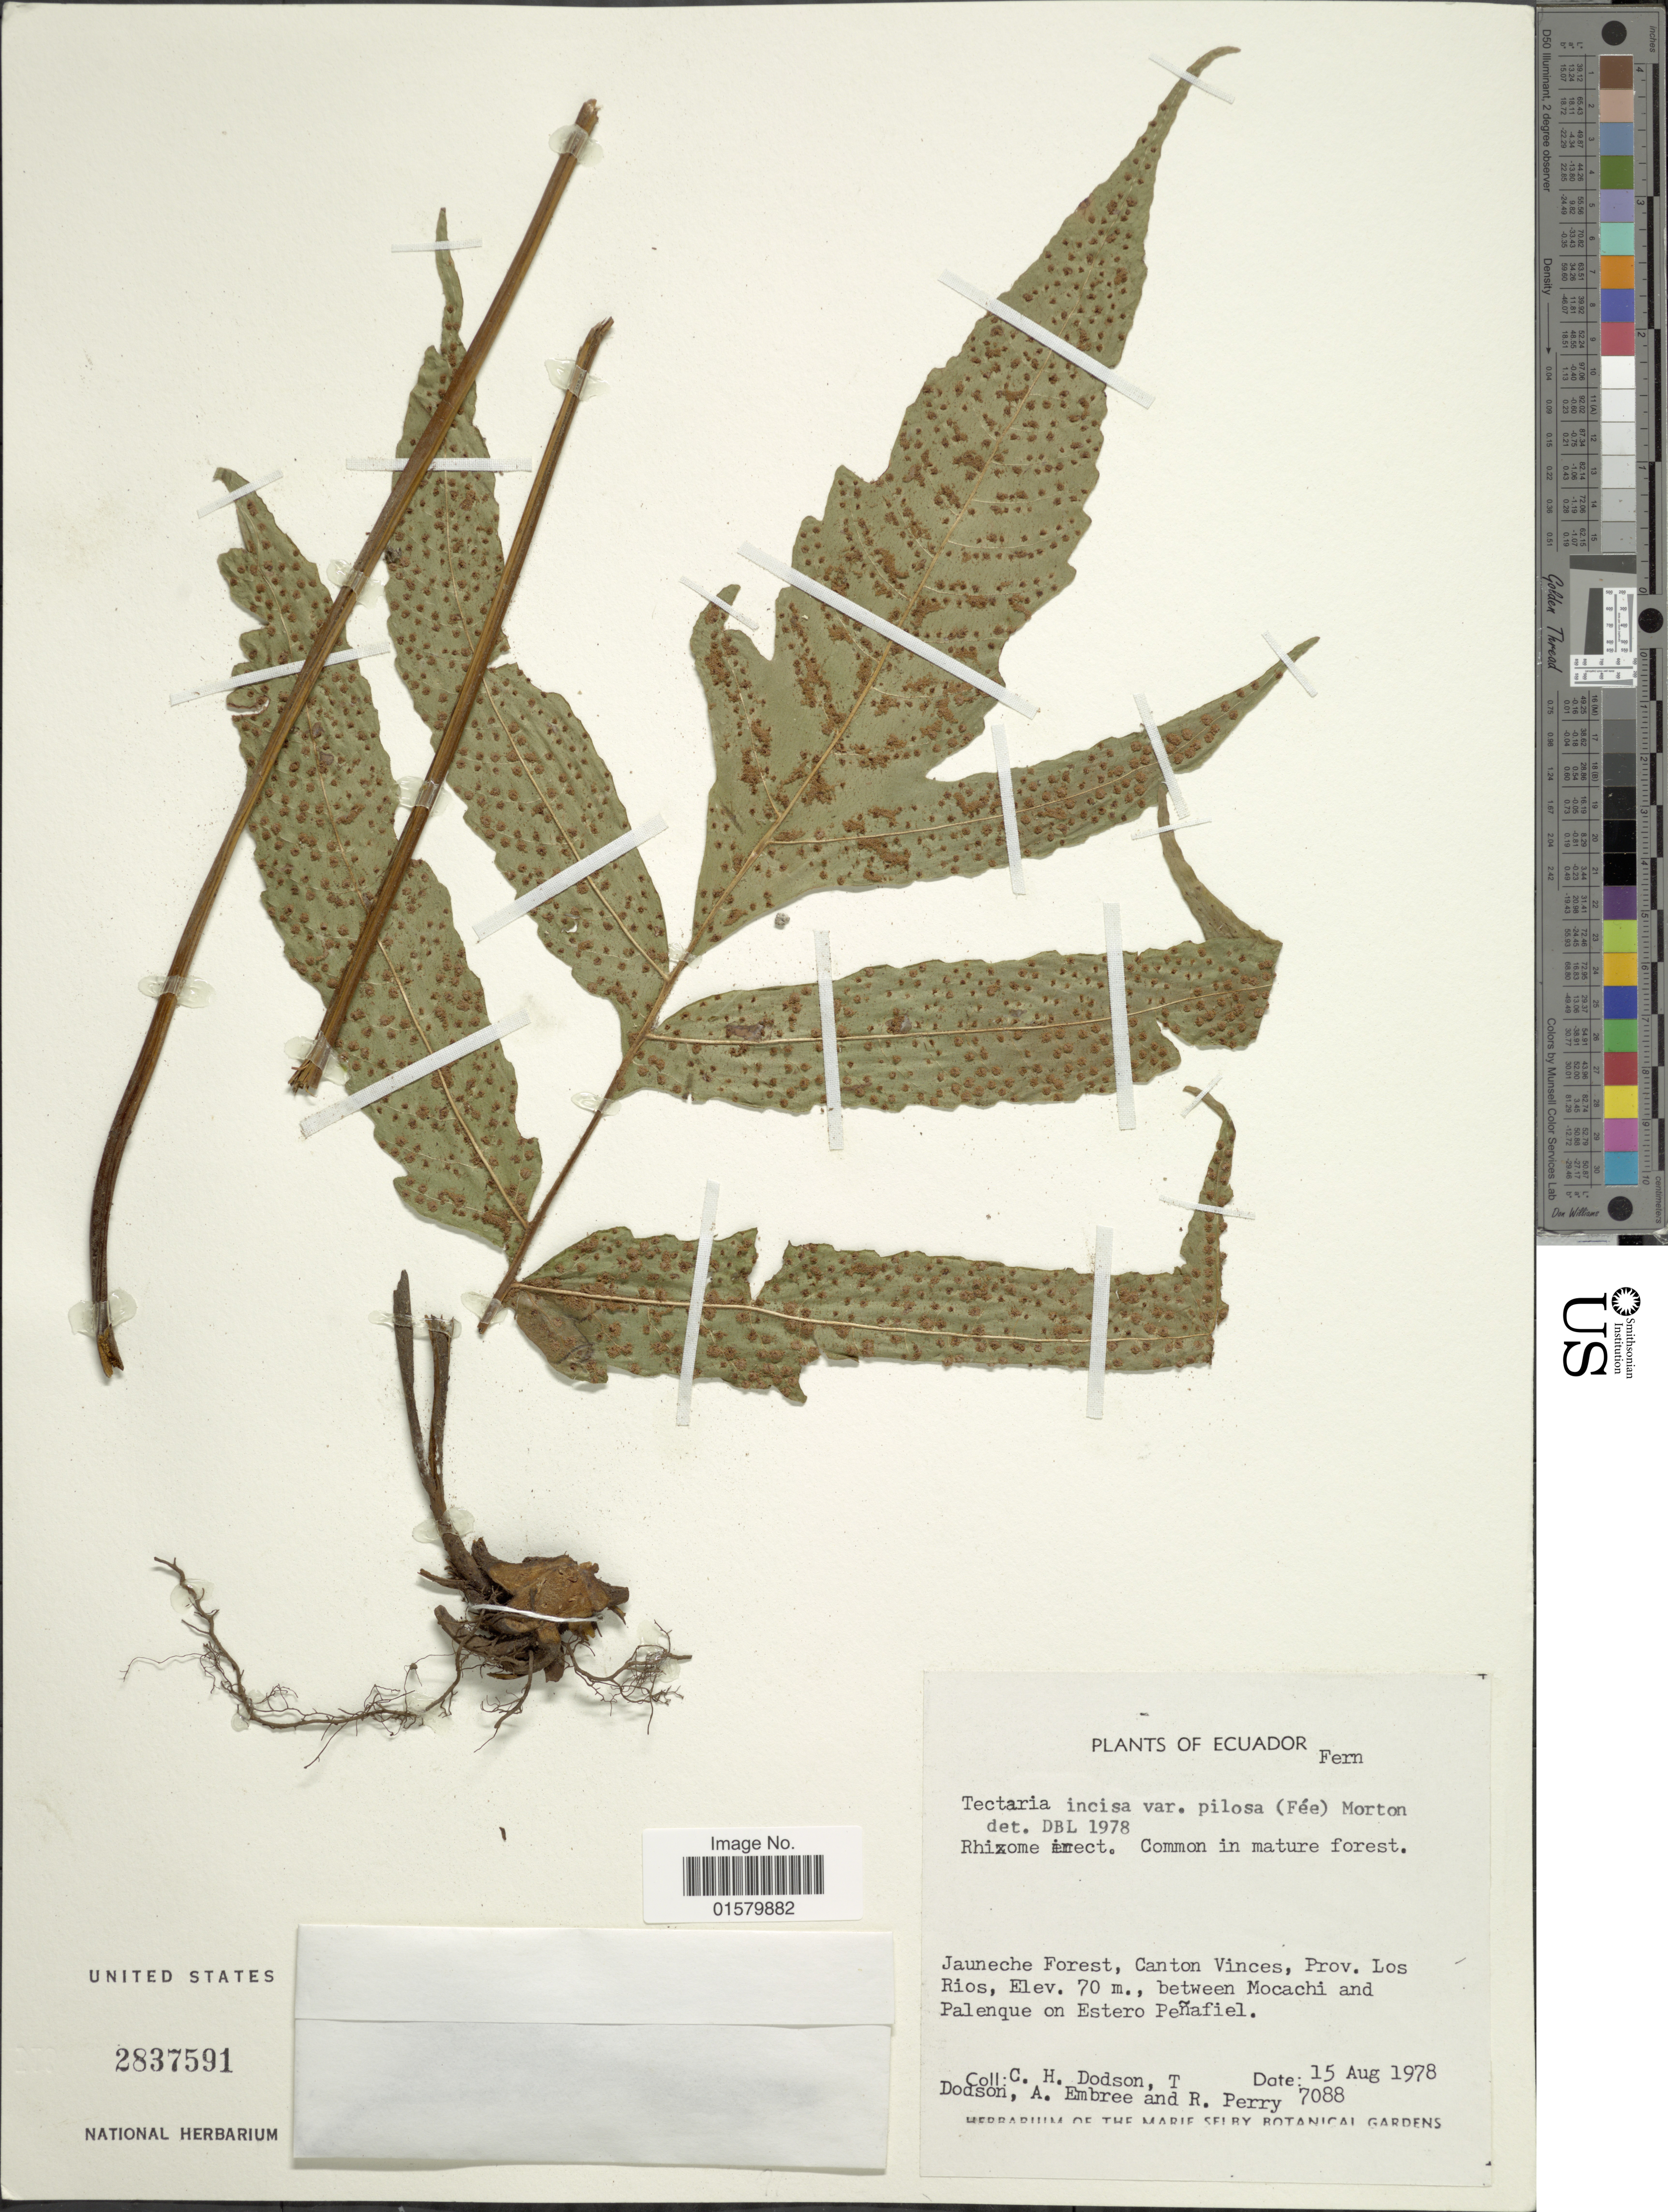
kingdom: Plantae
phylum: Tracheophyta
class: Polypodiopsida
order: Polypodiales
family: Tectariaceae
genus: Tectaria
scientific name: Tectaria pilosa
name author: (Fée) Maxon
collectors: C. H. Dodson, T. A. Dodson, A. Embree & R. Perry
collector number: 7088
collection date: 1978-08-15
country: Ecuador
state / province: Los Ríos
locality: Jauneche Forest, Canton Vinces, prov. Los Rios, between Mocachi and Palenque on Estero Penafiel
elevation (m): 70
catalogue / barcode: US 2837591